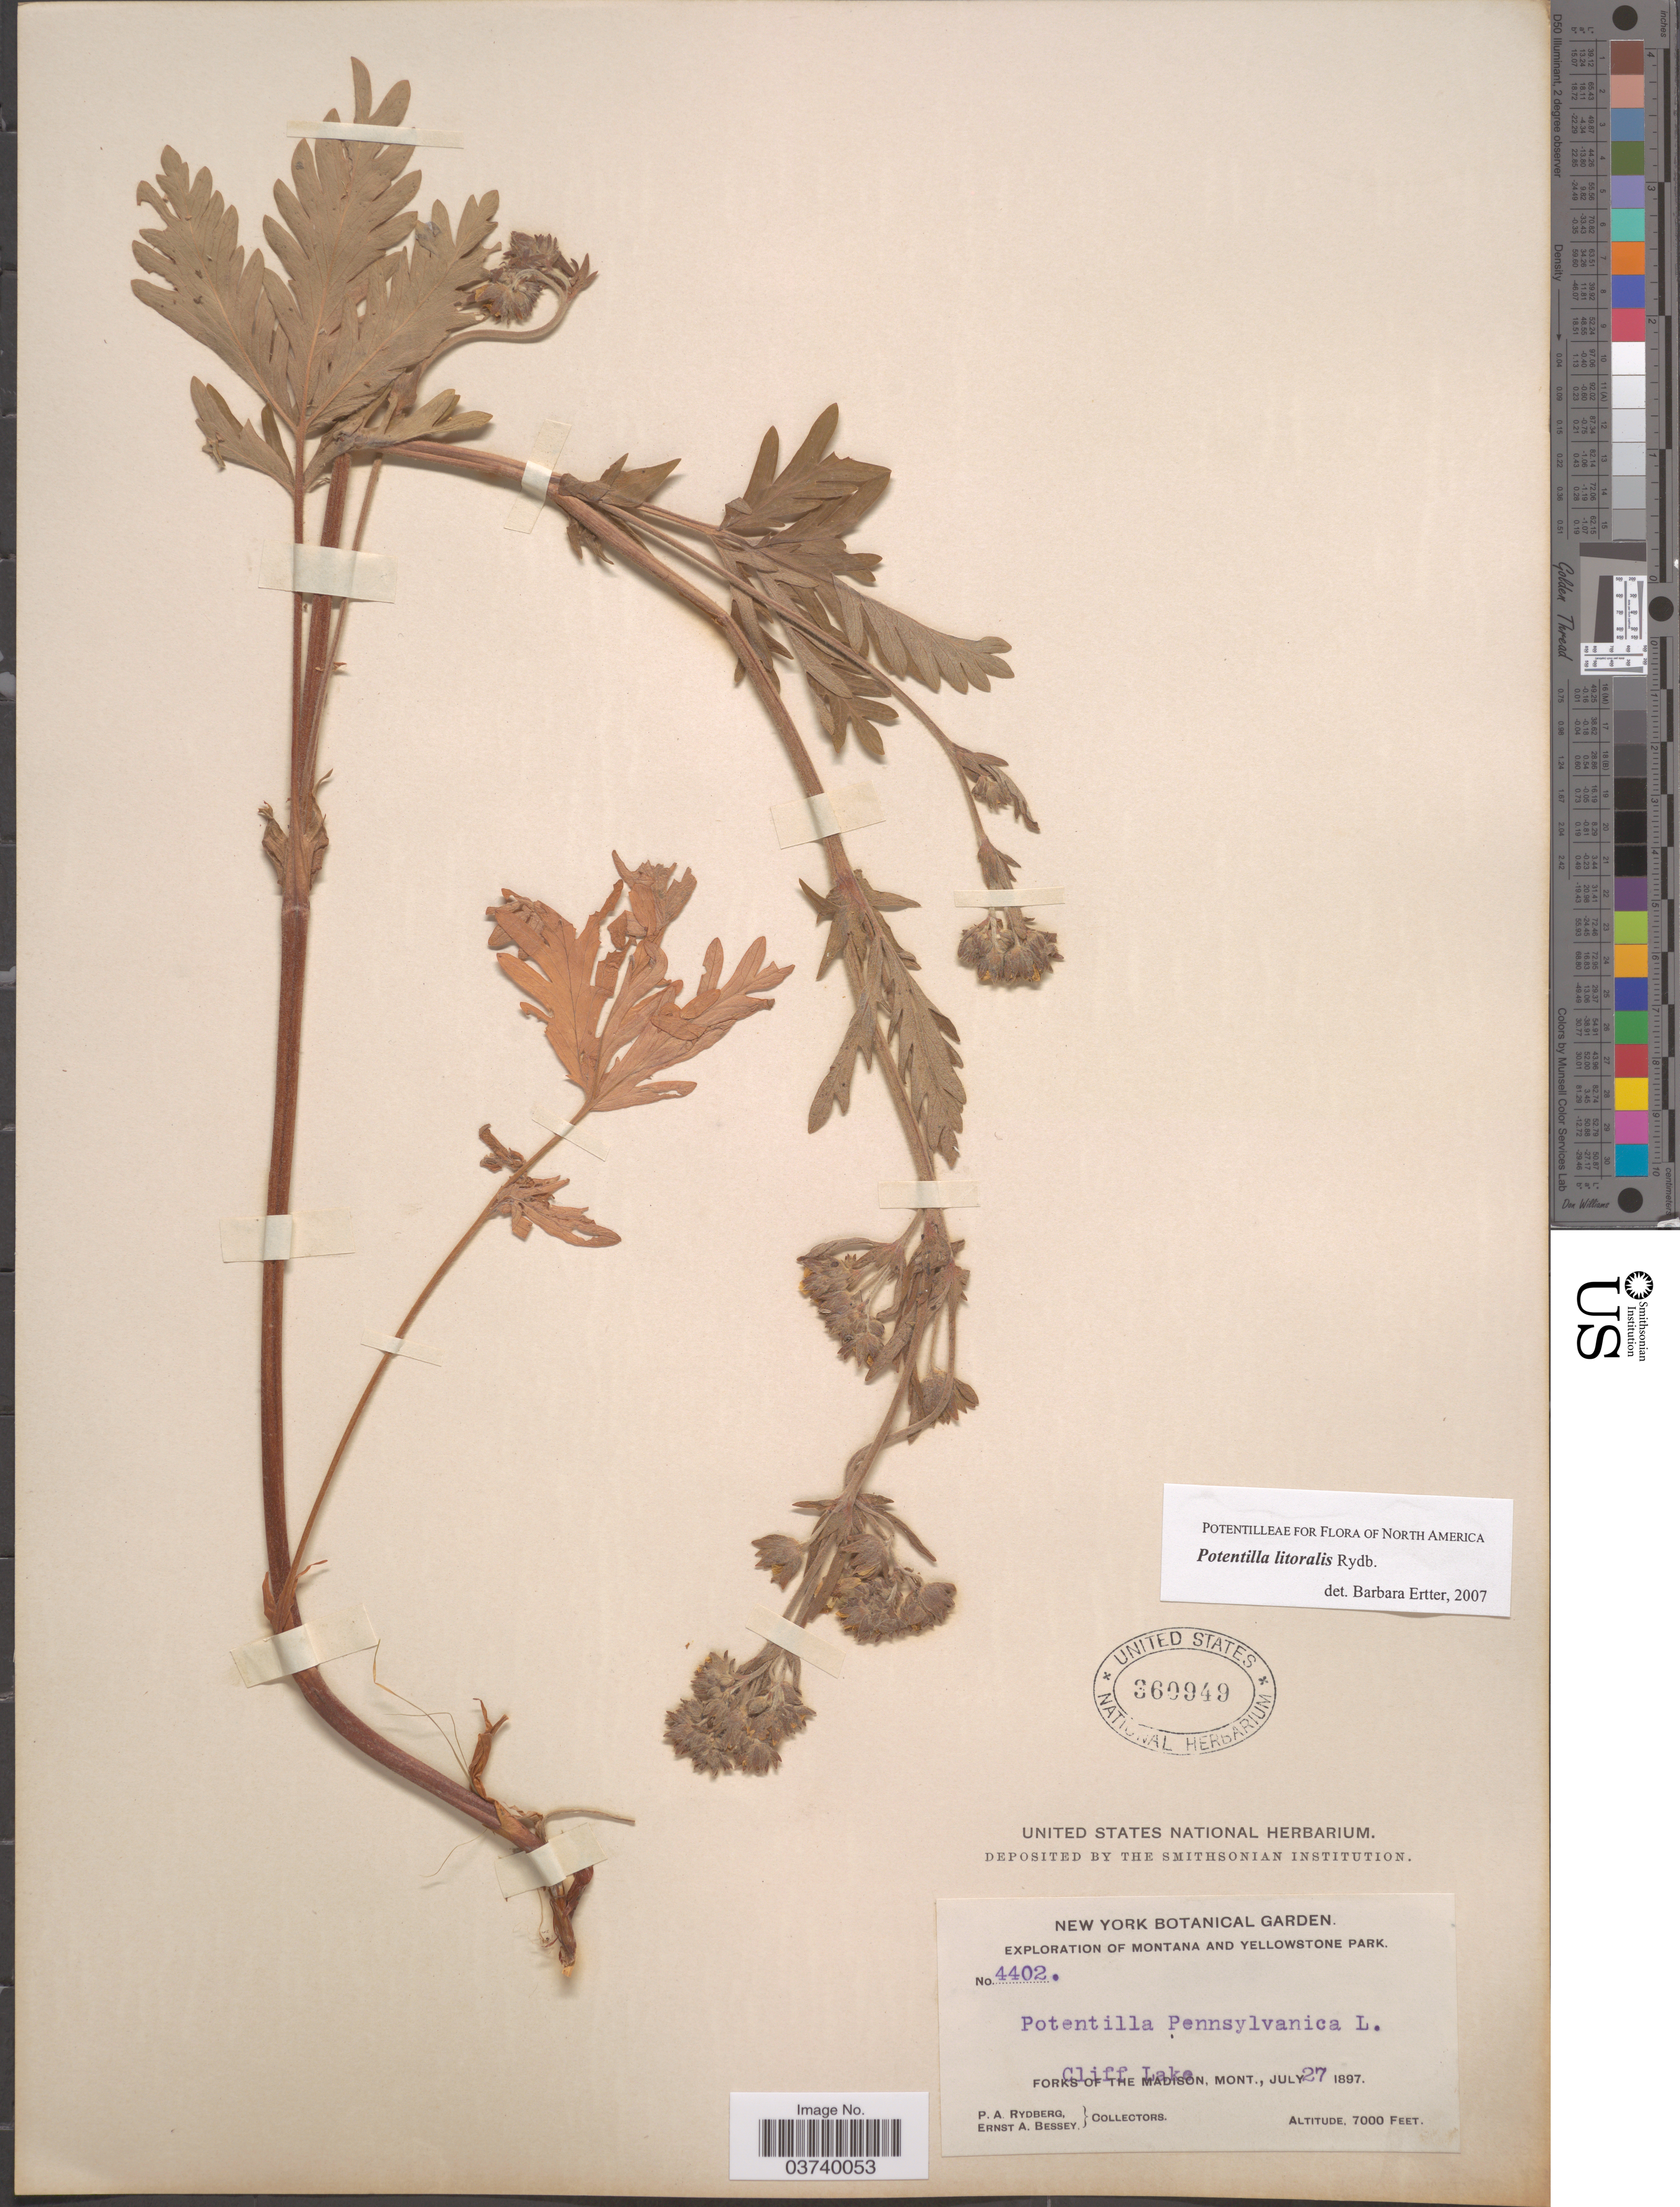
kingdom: Plantae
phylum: Tracheophyta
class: Magnoliopsida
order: Rosales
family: Rosaceae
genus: Potentilla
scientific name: Potentilla litoralis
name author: Rydb.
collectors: P. A. Rydberg & E. A. Bessey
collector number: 4402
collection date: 1897-07-27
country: United States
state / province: Montana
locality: Yellowstone Park. Cliff Lake. Forks of the Madison.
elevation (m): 2134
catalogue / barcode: US 360949